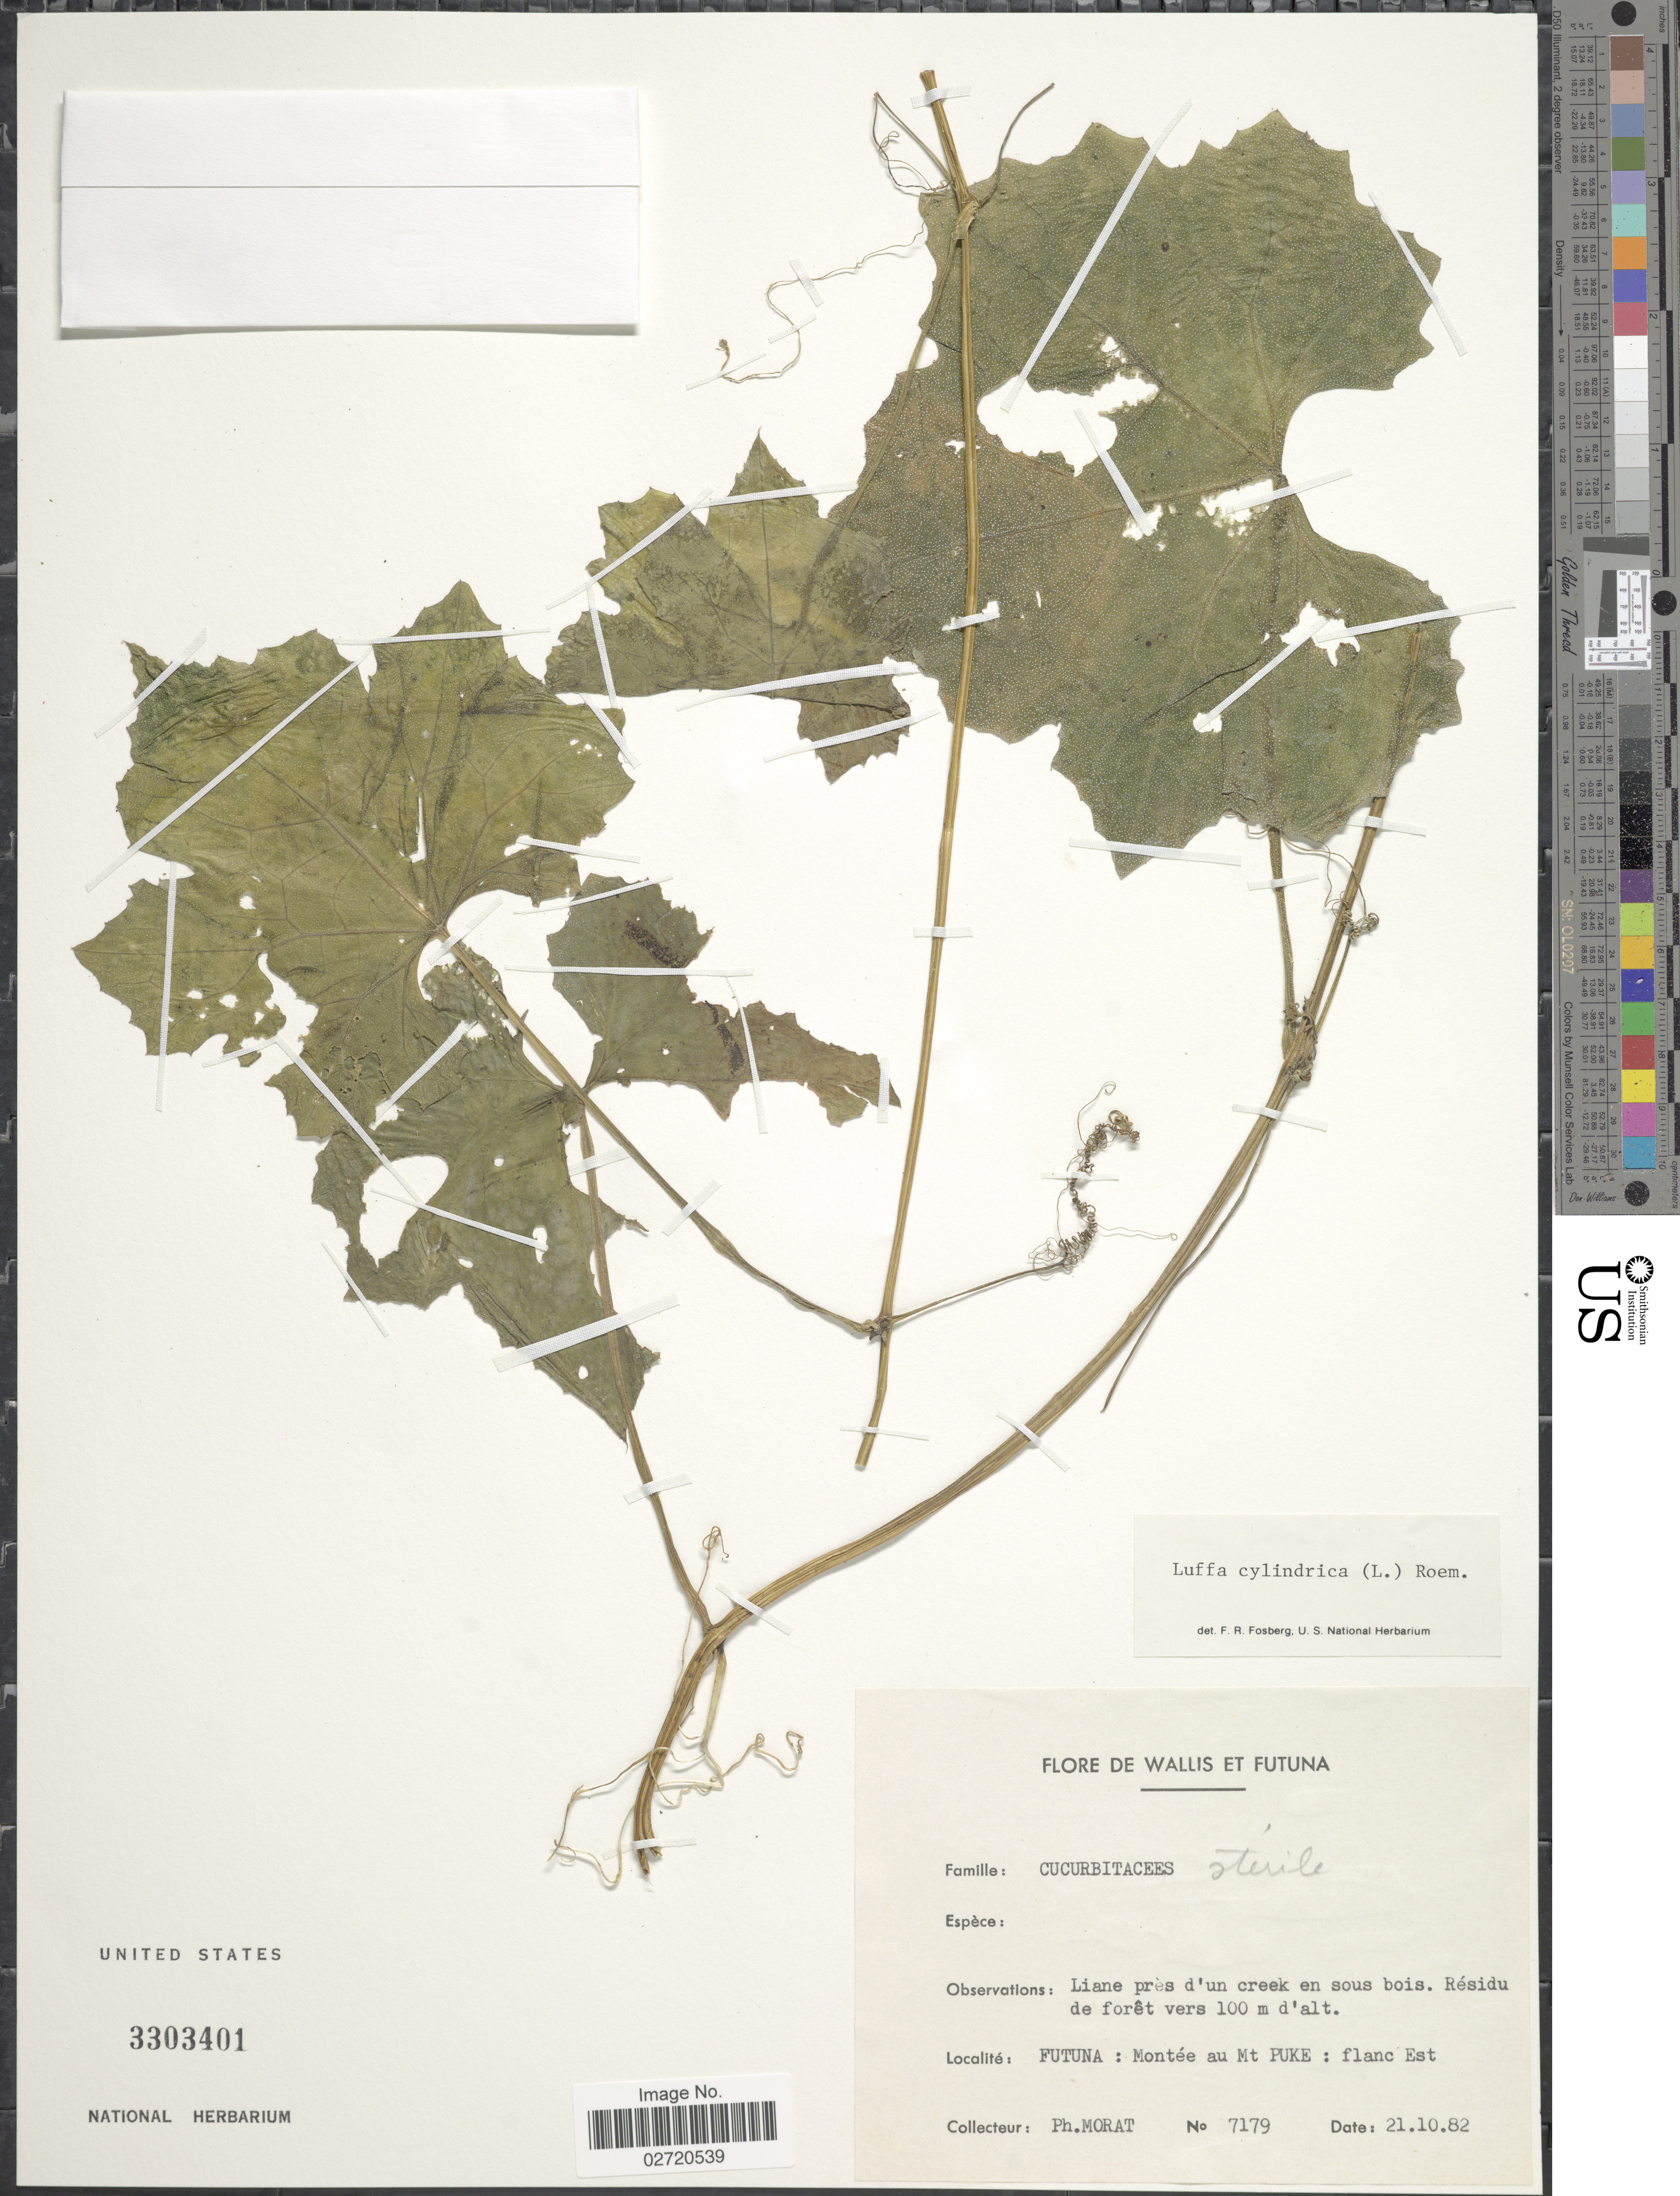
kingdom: Plantae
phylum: Tracheophyta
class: Magnoliopsida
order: Cucurbitales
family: Cucurbitaceae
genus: Luffa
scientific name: Luffa aegyptiaca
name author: Mill.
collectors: P. Morat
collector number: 7179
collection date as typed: Transcribed d/m/y: 21/10/82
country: Wallis and Futuna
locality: Liane pres d'un creek en sous bois. Futuna: Montee au Mt Puke: flanc Est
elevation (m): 100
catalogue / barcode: US 3303401